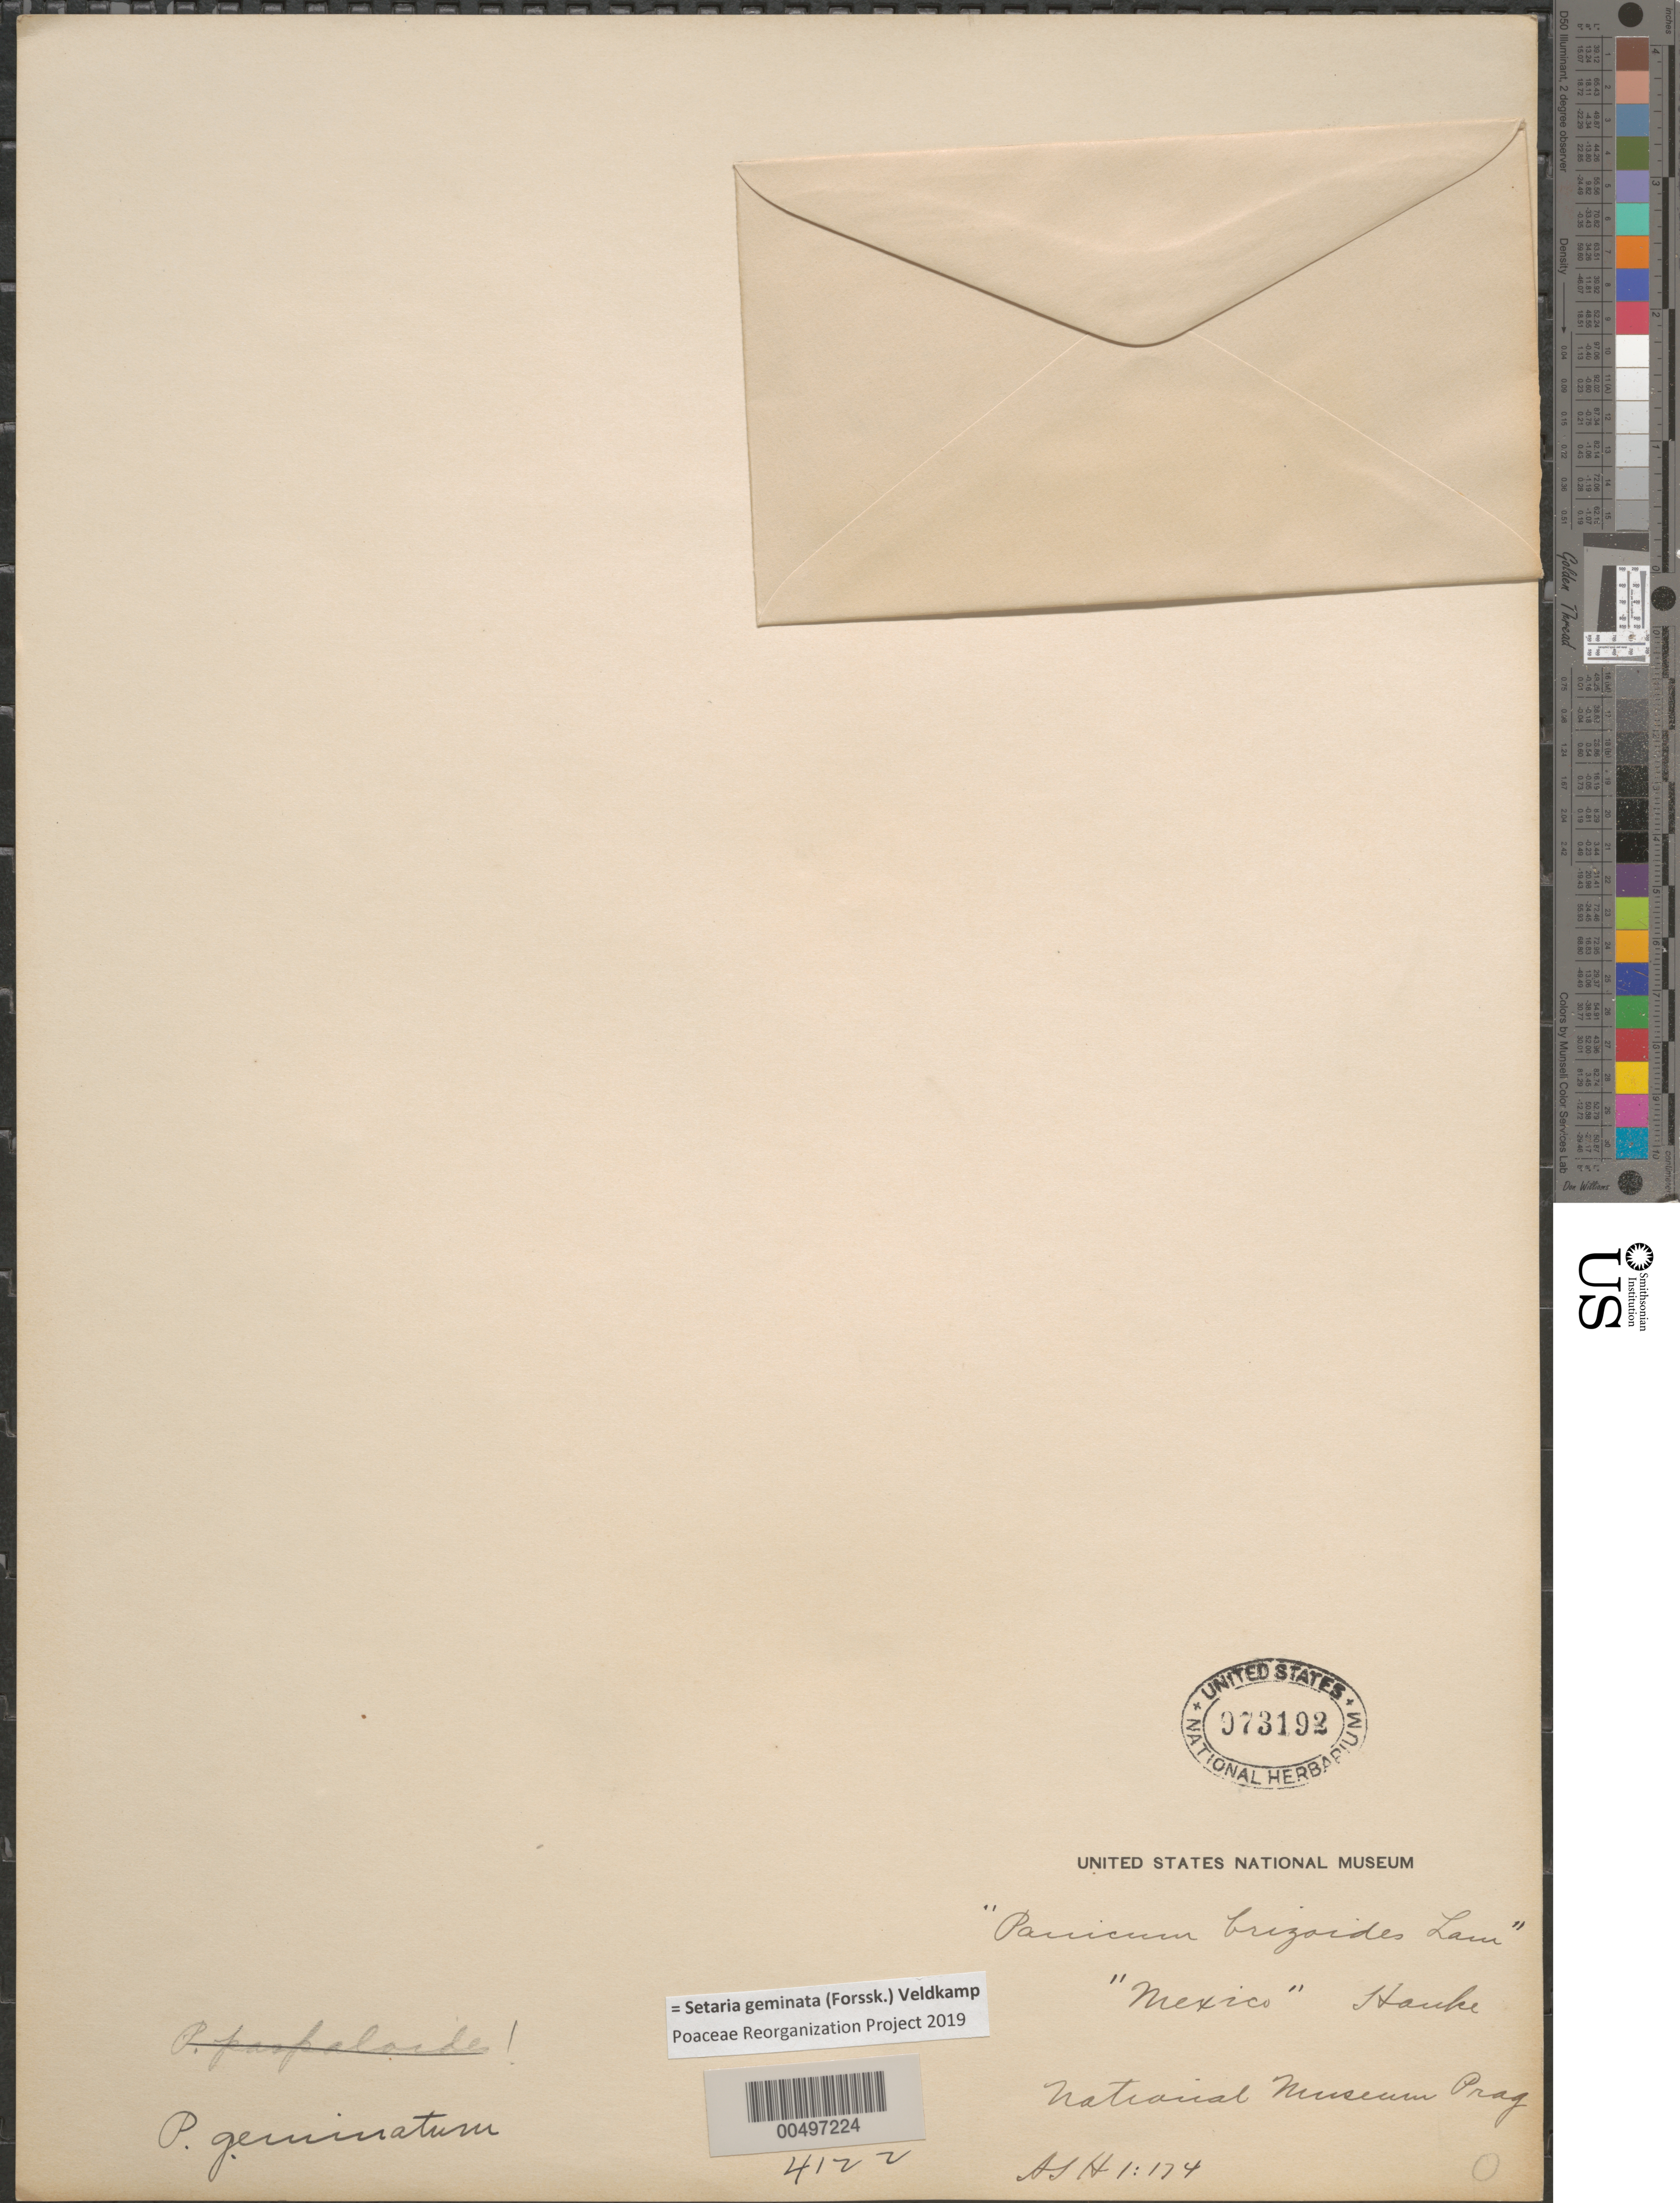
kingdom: Plantae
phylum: Tracheophyta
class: Liliopsida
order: Poales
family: Poaceae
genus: Setaria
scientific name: Setaria geminata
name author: (Forssk.) Veldkamp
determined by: Poaceae Reorganization Project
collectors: -. Hanuke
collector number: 4122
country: Mexico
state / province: Durango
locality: San Ramon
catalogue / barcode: US 973192